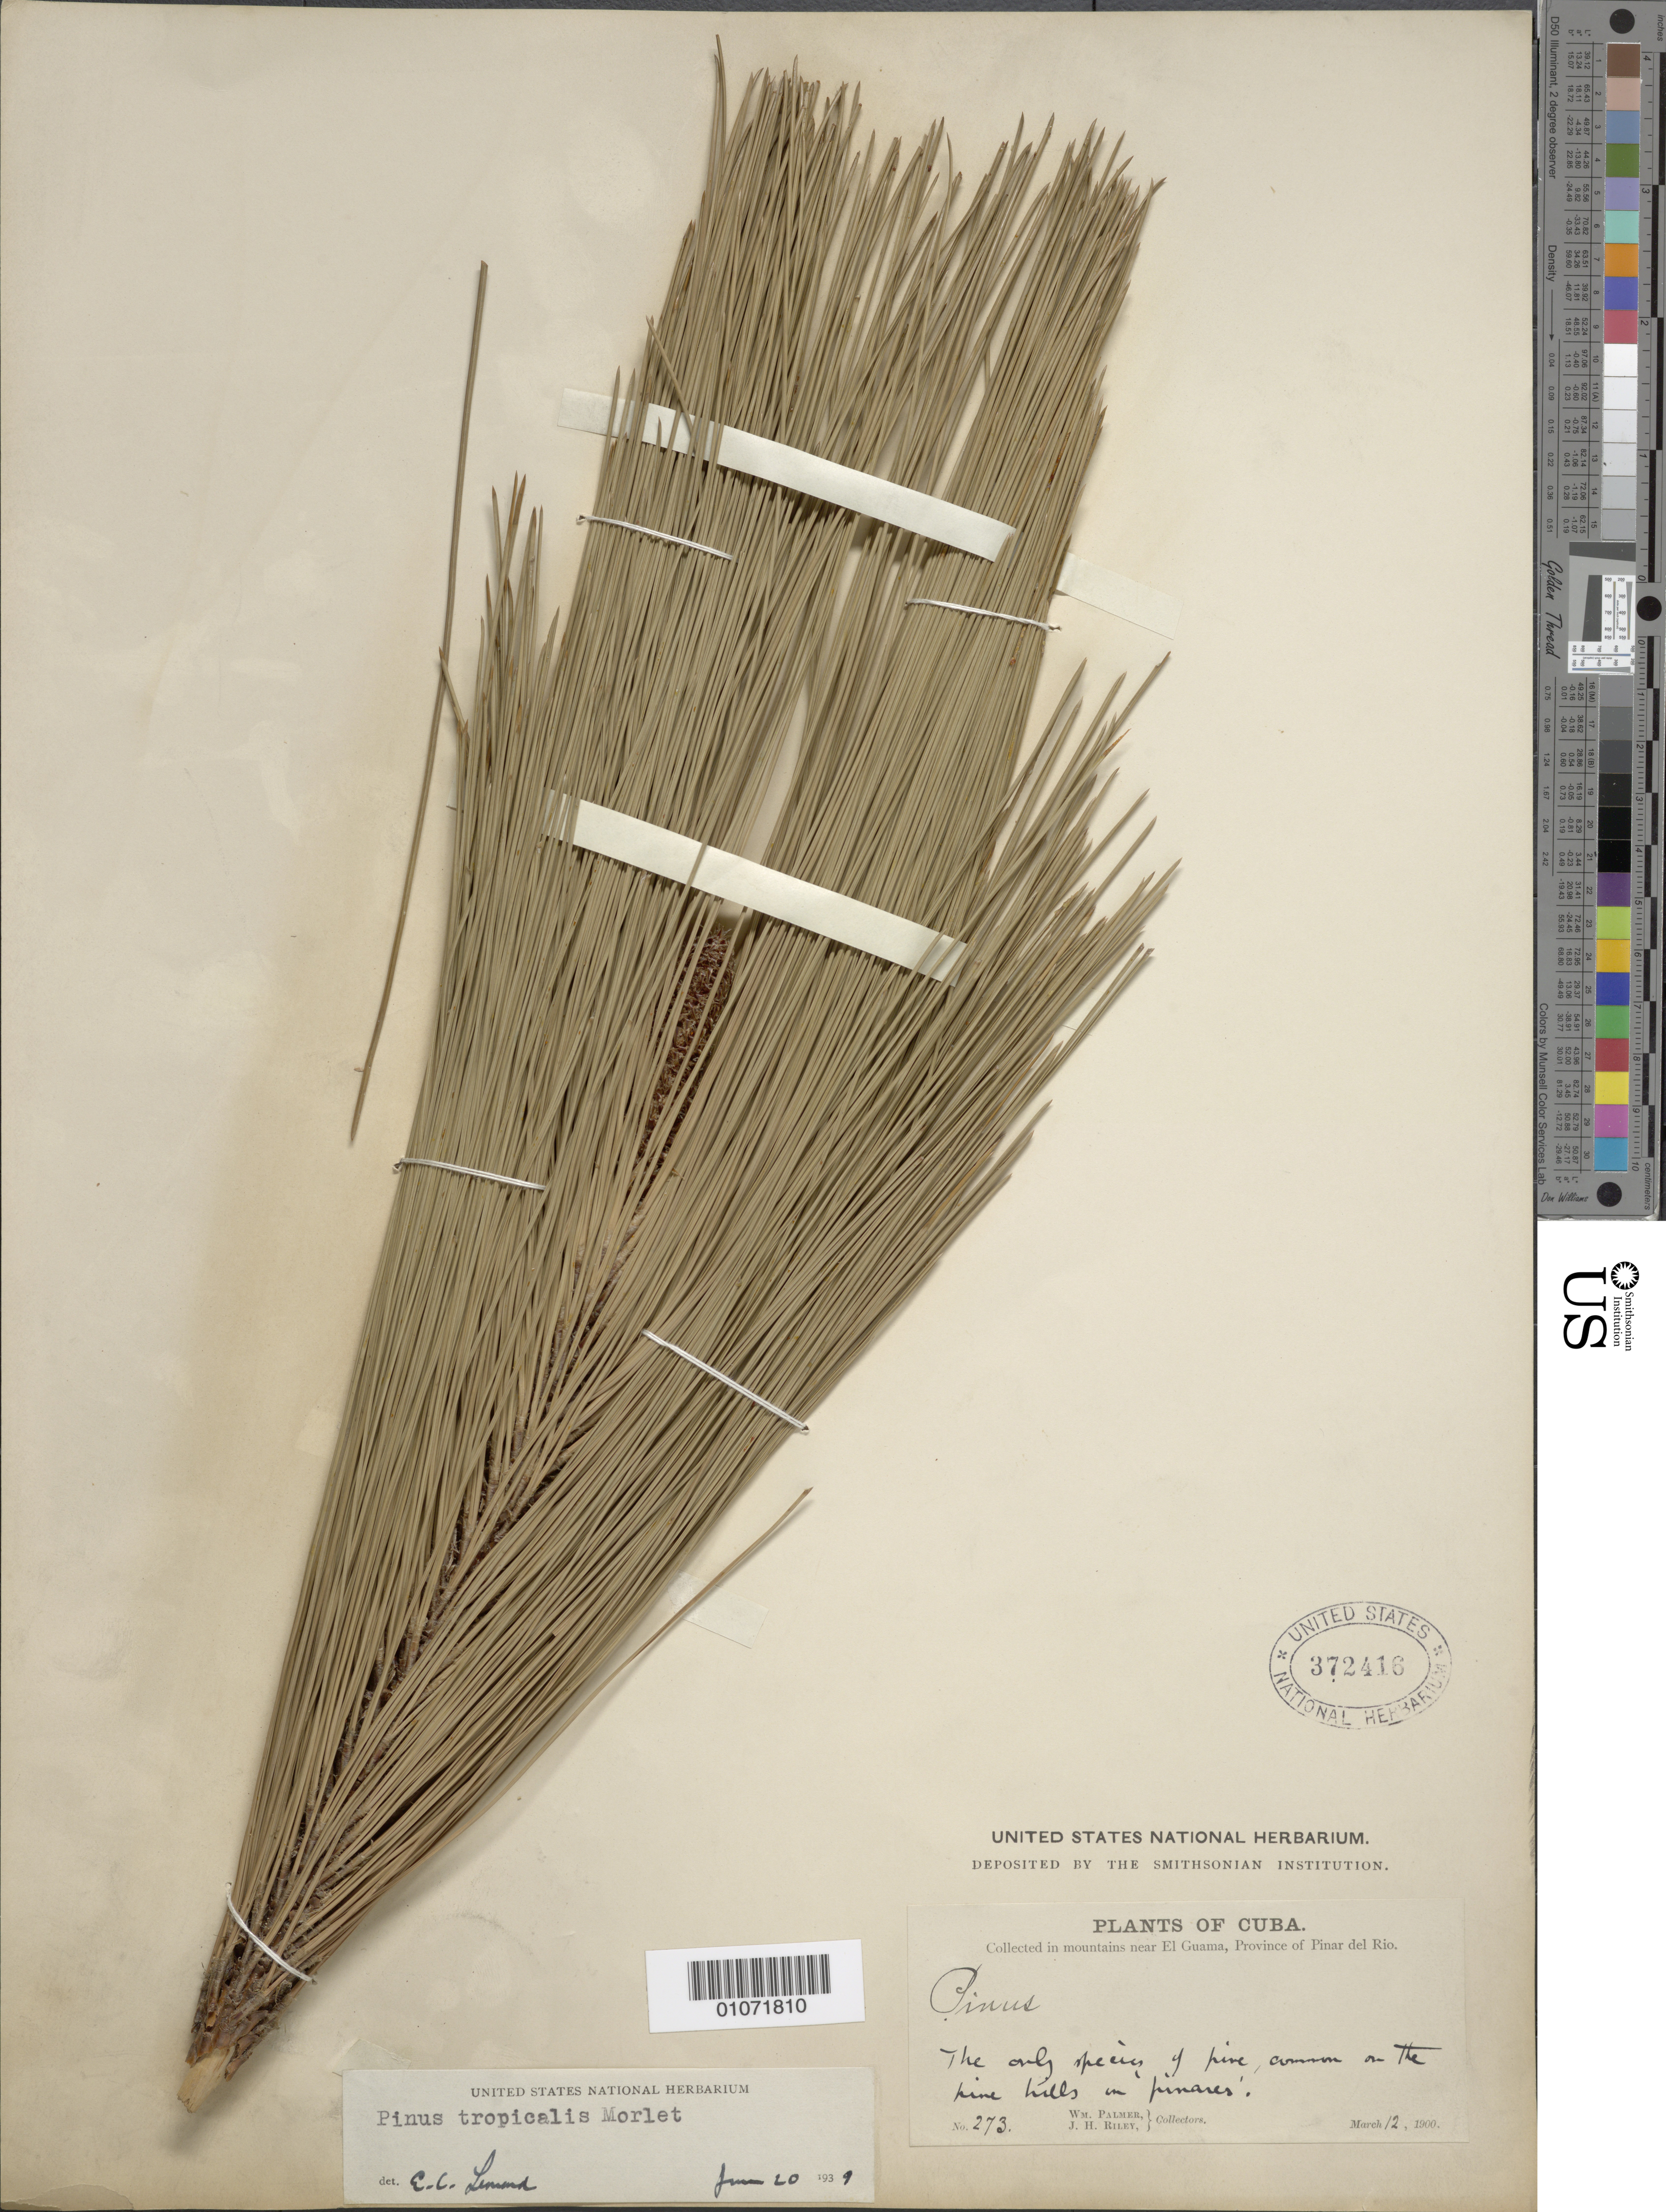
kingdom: Plantae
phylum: Tracheophyta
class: Pinopsida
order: Pinales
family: Pinaceae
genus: Pinus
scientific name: Pinus tropicalis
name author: Morelet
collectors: W. Palmer & J. H. Riley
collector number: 273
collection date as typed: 12 Mar 1900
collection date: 1900-03-12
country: Cuba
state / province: Pinar del Rio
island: Cuba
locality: The only tree and shrub common on The lone hills in lunales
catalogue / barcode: US 372145